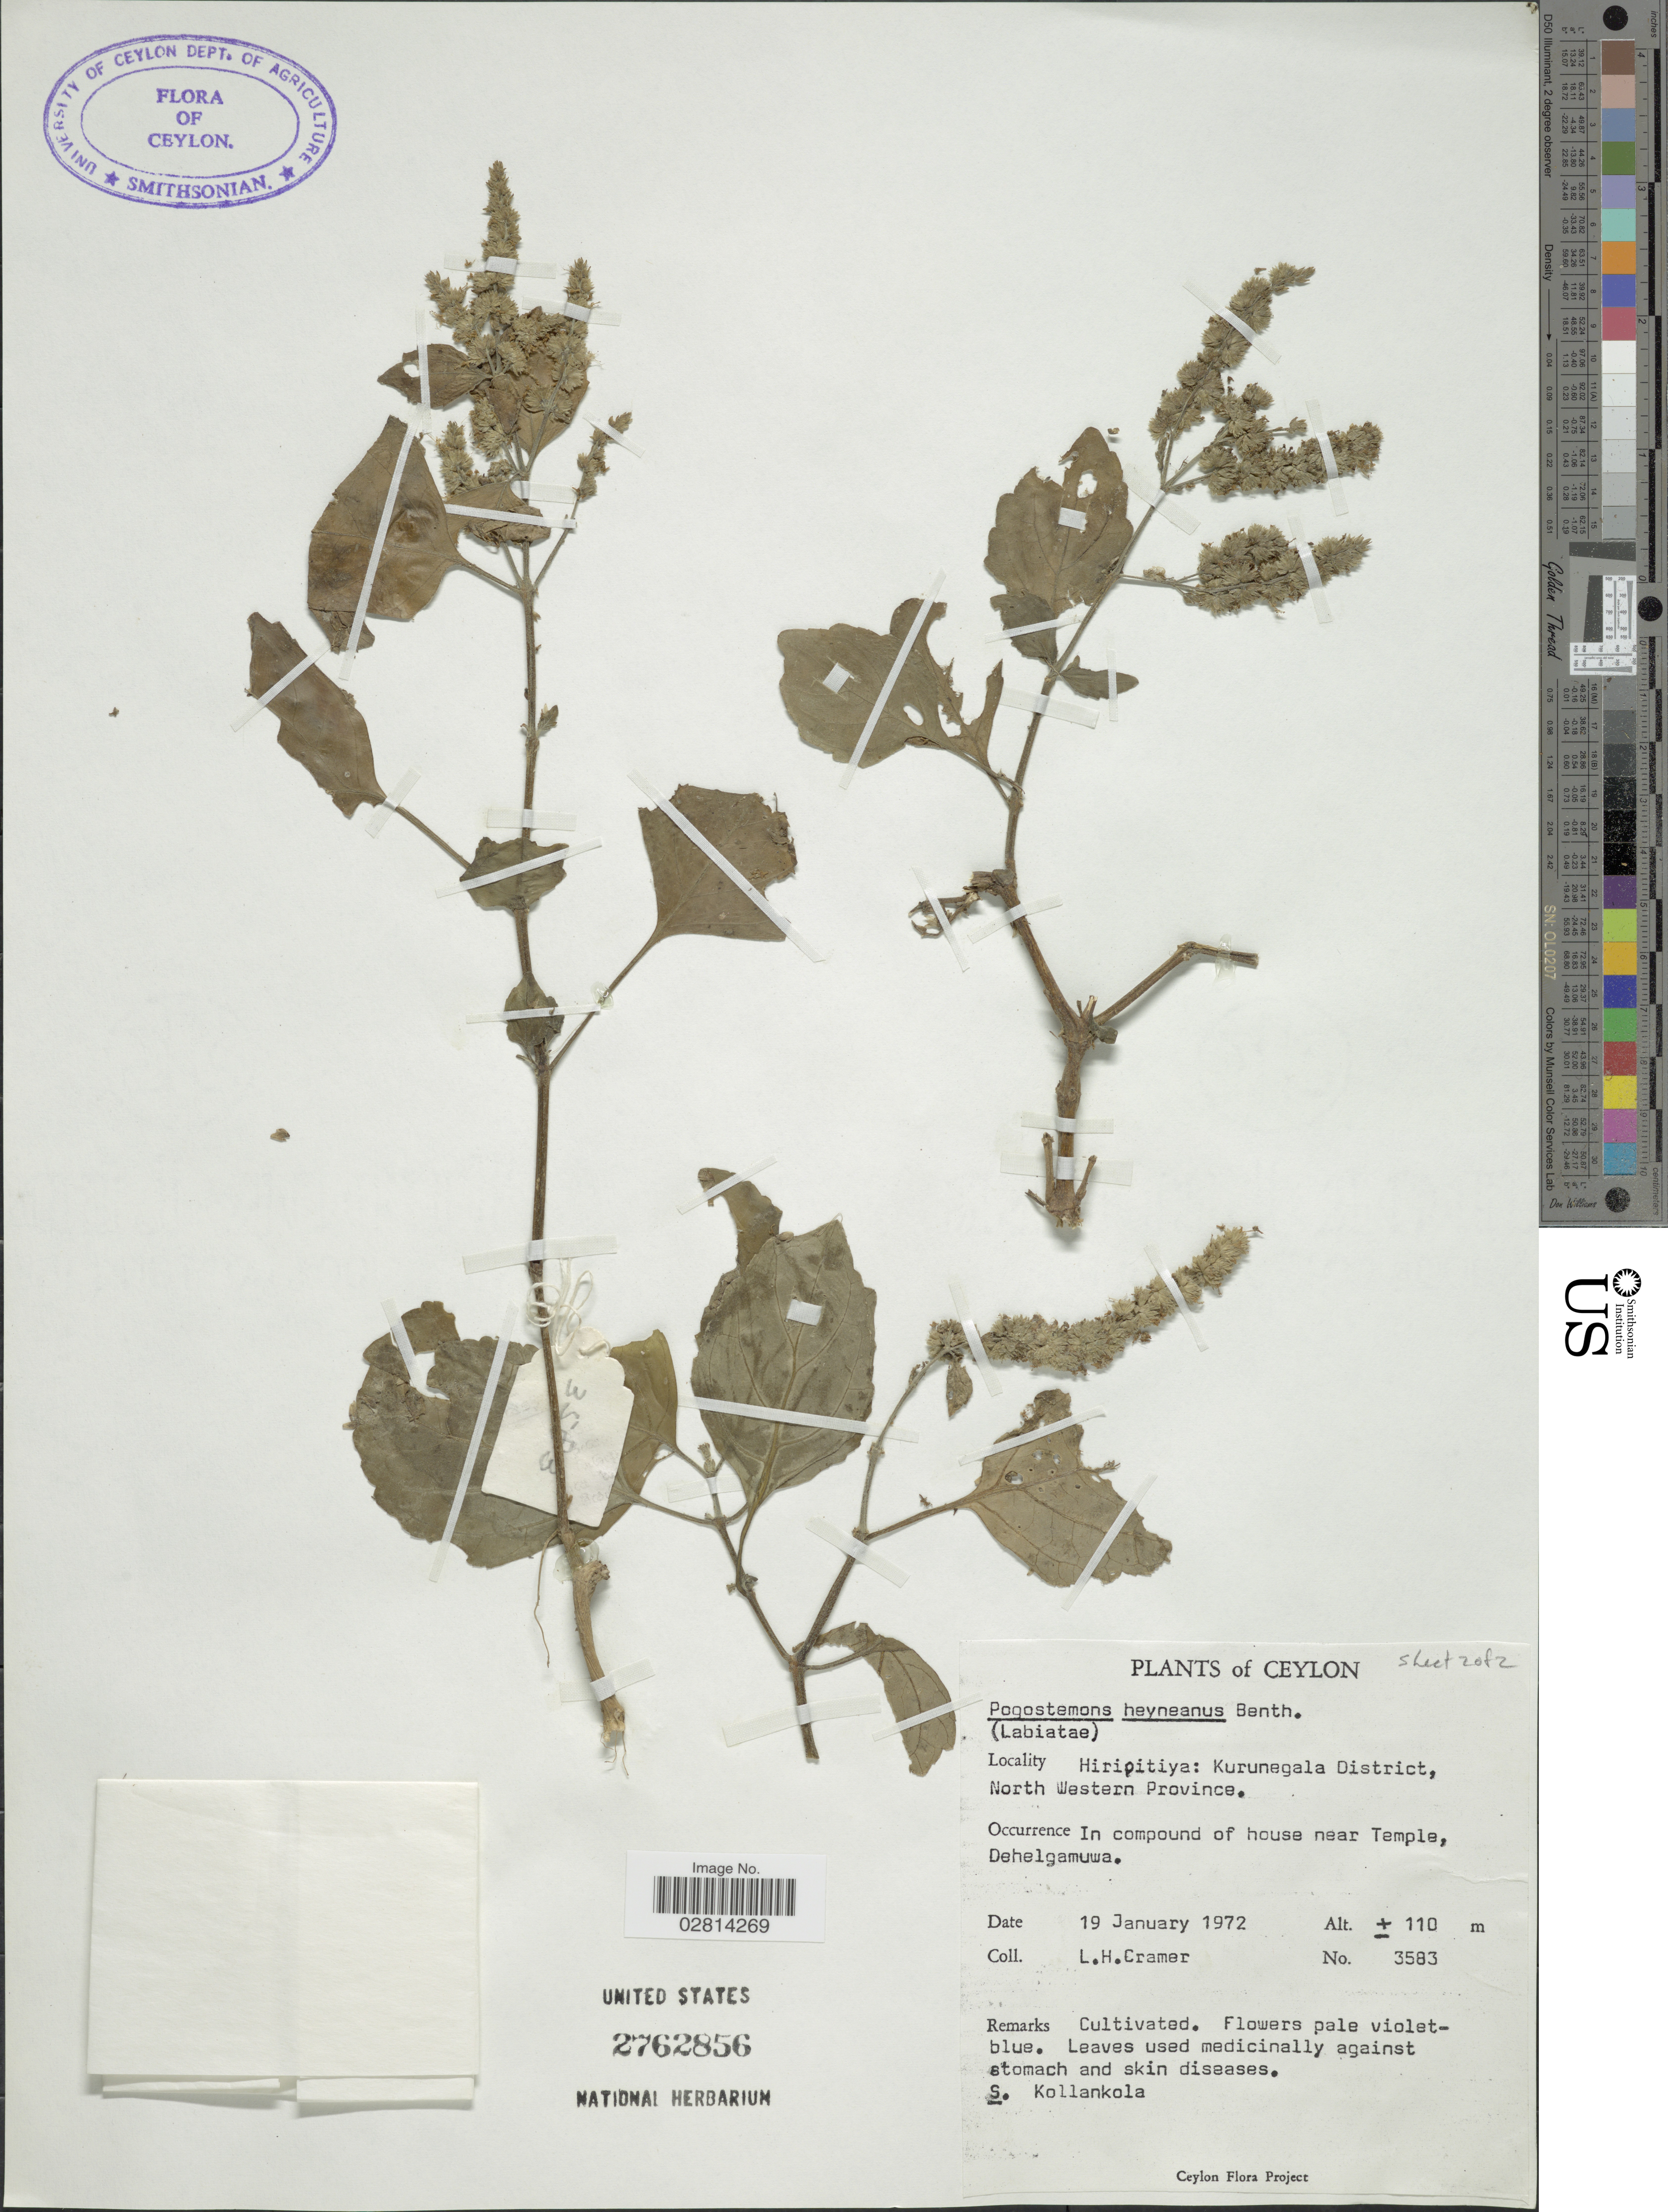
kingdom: Plantae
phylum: Tracheophyta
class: Magnoliopsida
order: Lamiales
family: Lamiaceae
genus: Pogostemon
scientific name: Pogostemon heyneanus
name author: Benth.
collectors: L. H. Cramer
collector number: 3583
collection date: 1972-01-19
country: Sri Lanka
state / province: North Western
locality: Ceylon. Hiripitiya: Kurunegala District. In compound of house near Temple, Dehelgamuwa.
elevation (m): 110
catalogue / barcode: US 2762856